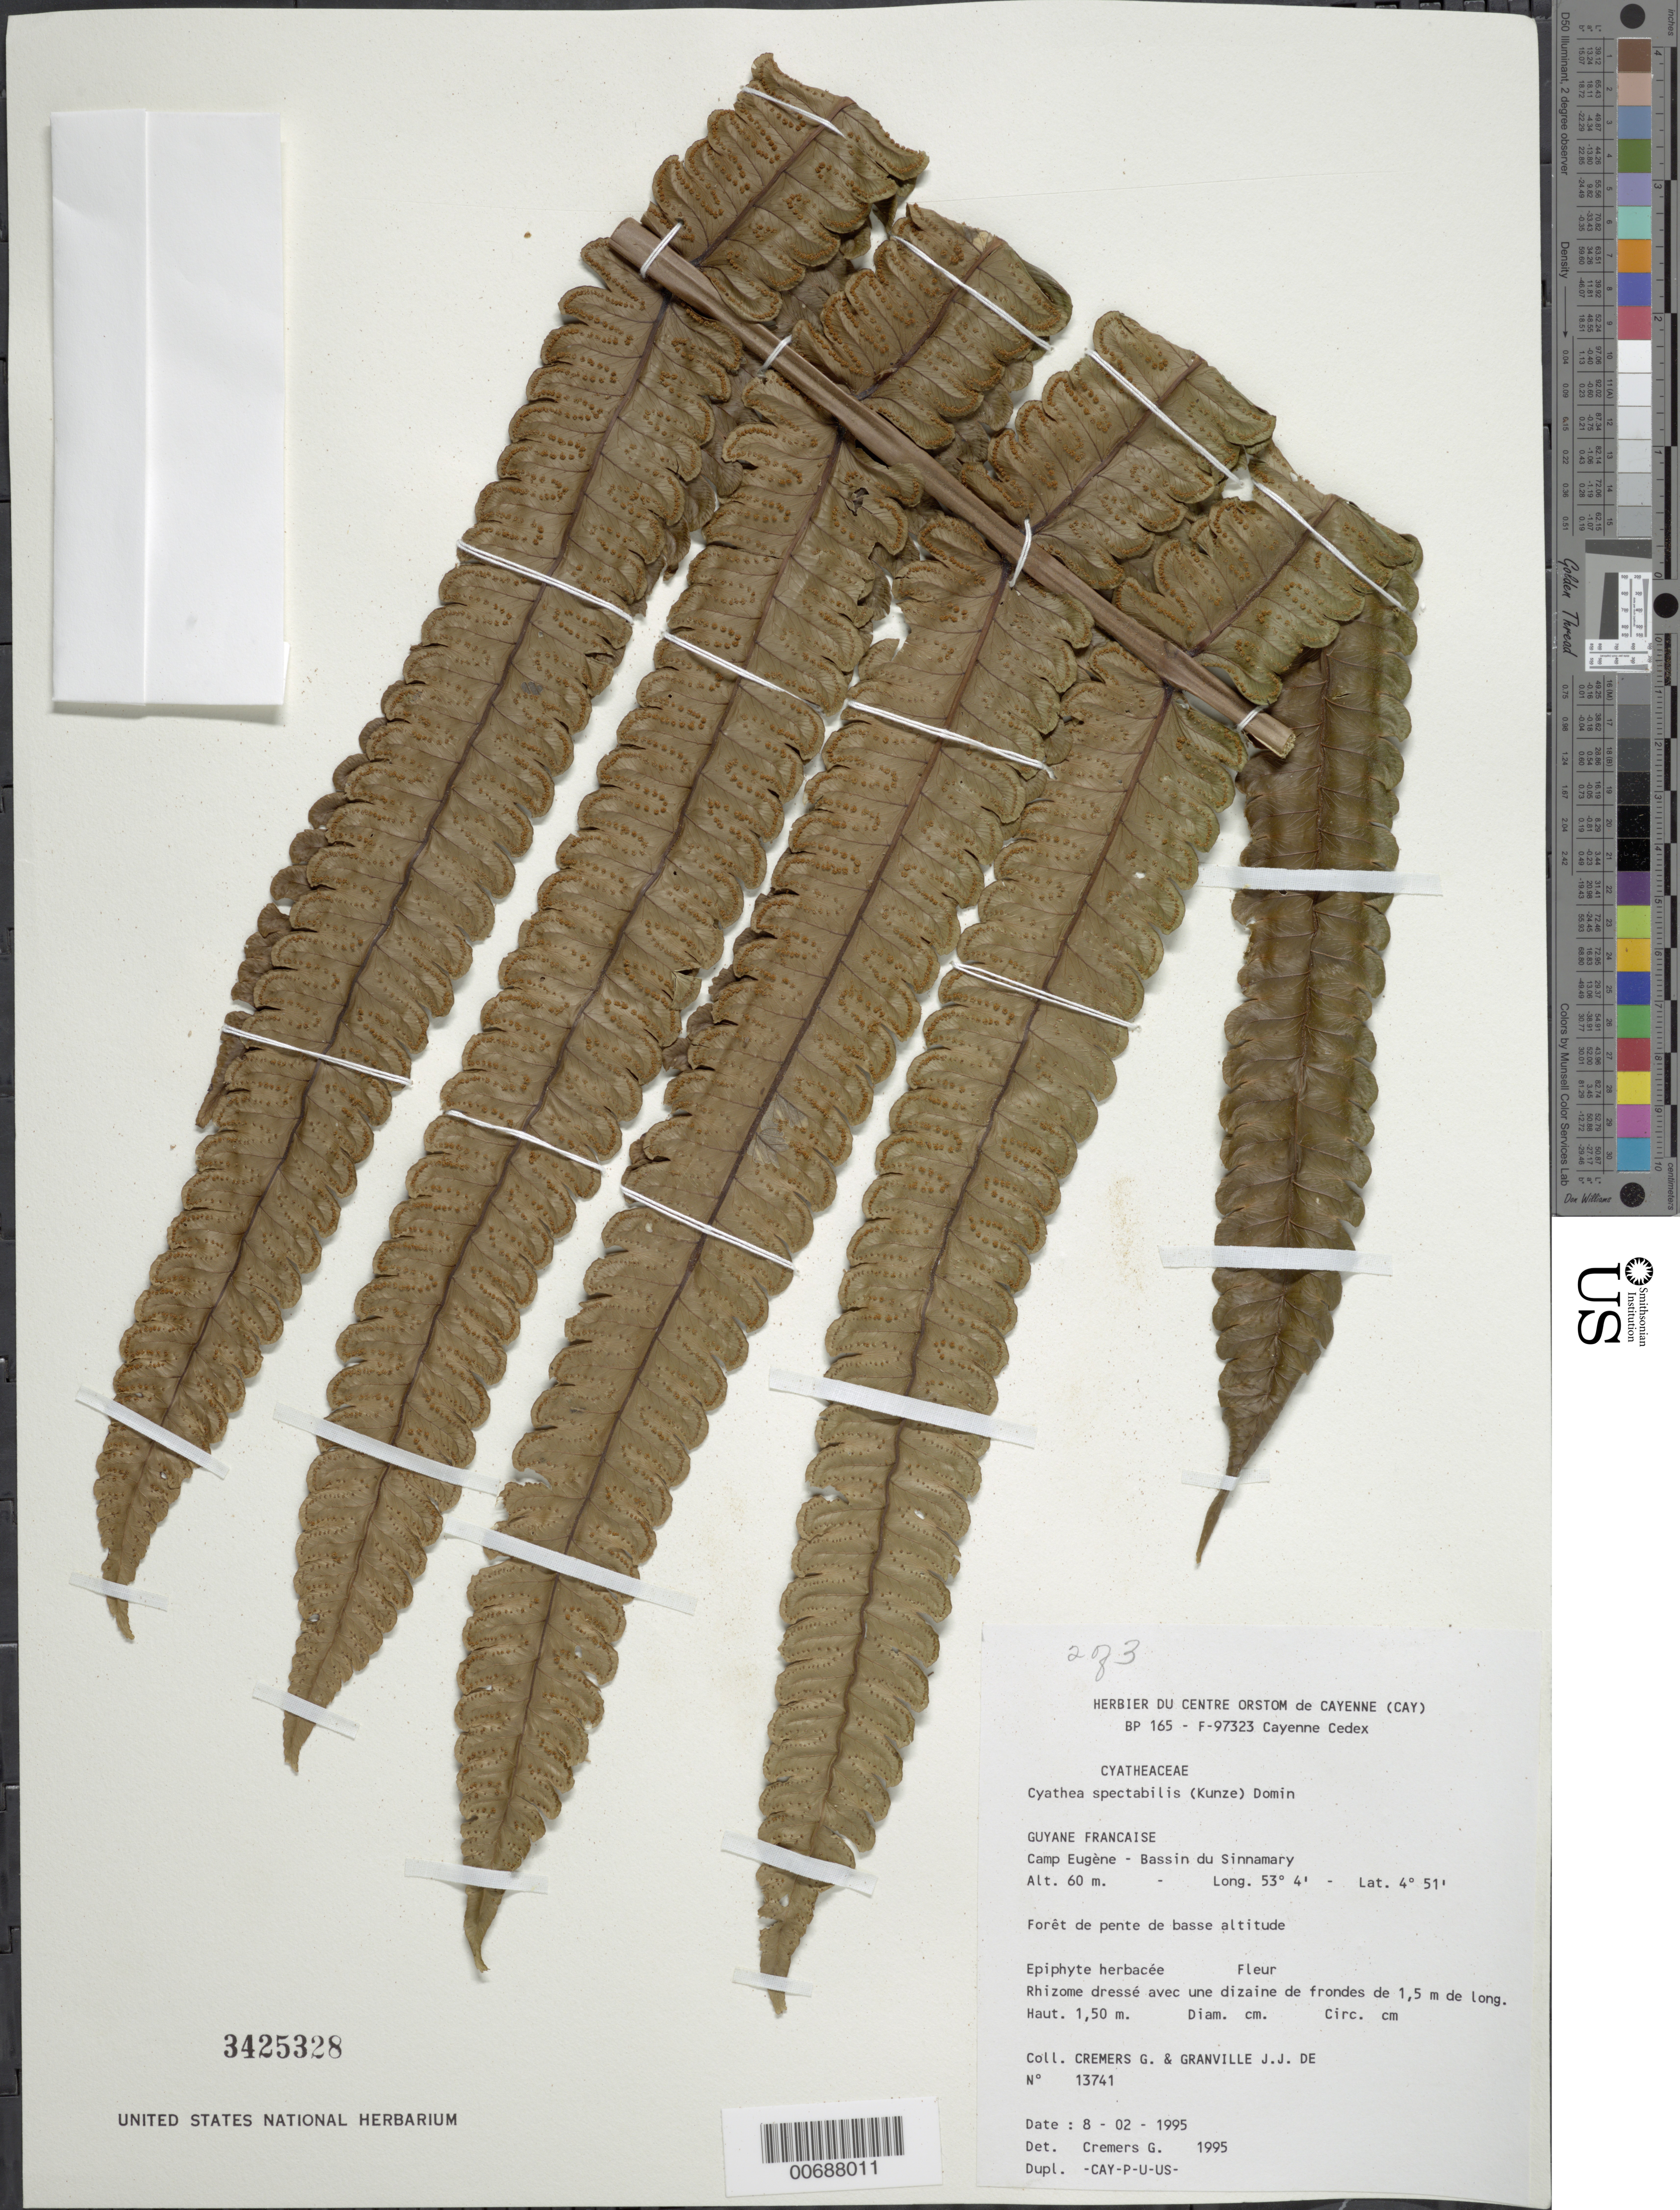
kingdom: Plantae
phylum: Tracheophyta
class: Polypodiopsida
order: Cyatheales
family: Cyatheaceae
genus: Cyathea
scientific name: Cyathea spectabilis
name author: (Kunze) Domin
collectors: G. Cremers & J.-J. de Granville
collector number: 13741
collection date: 1995-02-08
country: French Guiana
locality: Guyane Francaise, Camp Eugene - Bassin du Sinnamary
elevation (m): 60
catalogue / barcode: US 3425328